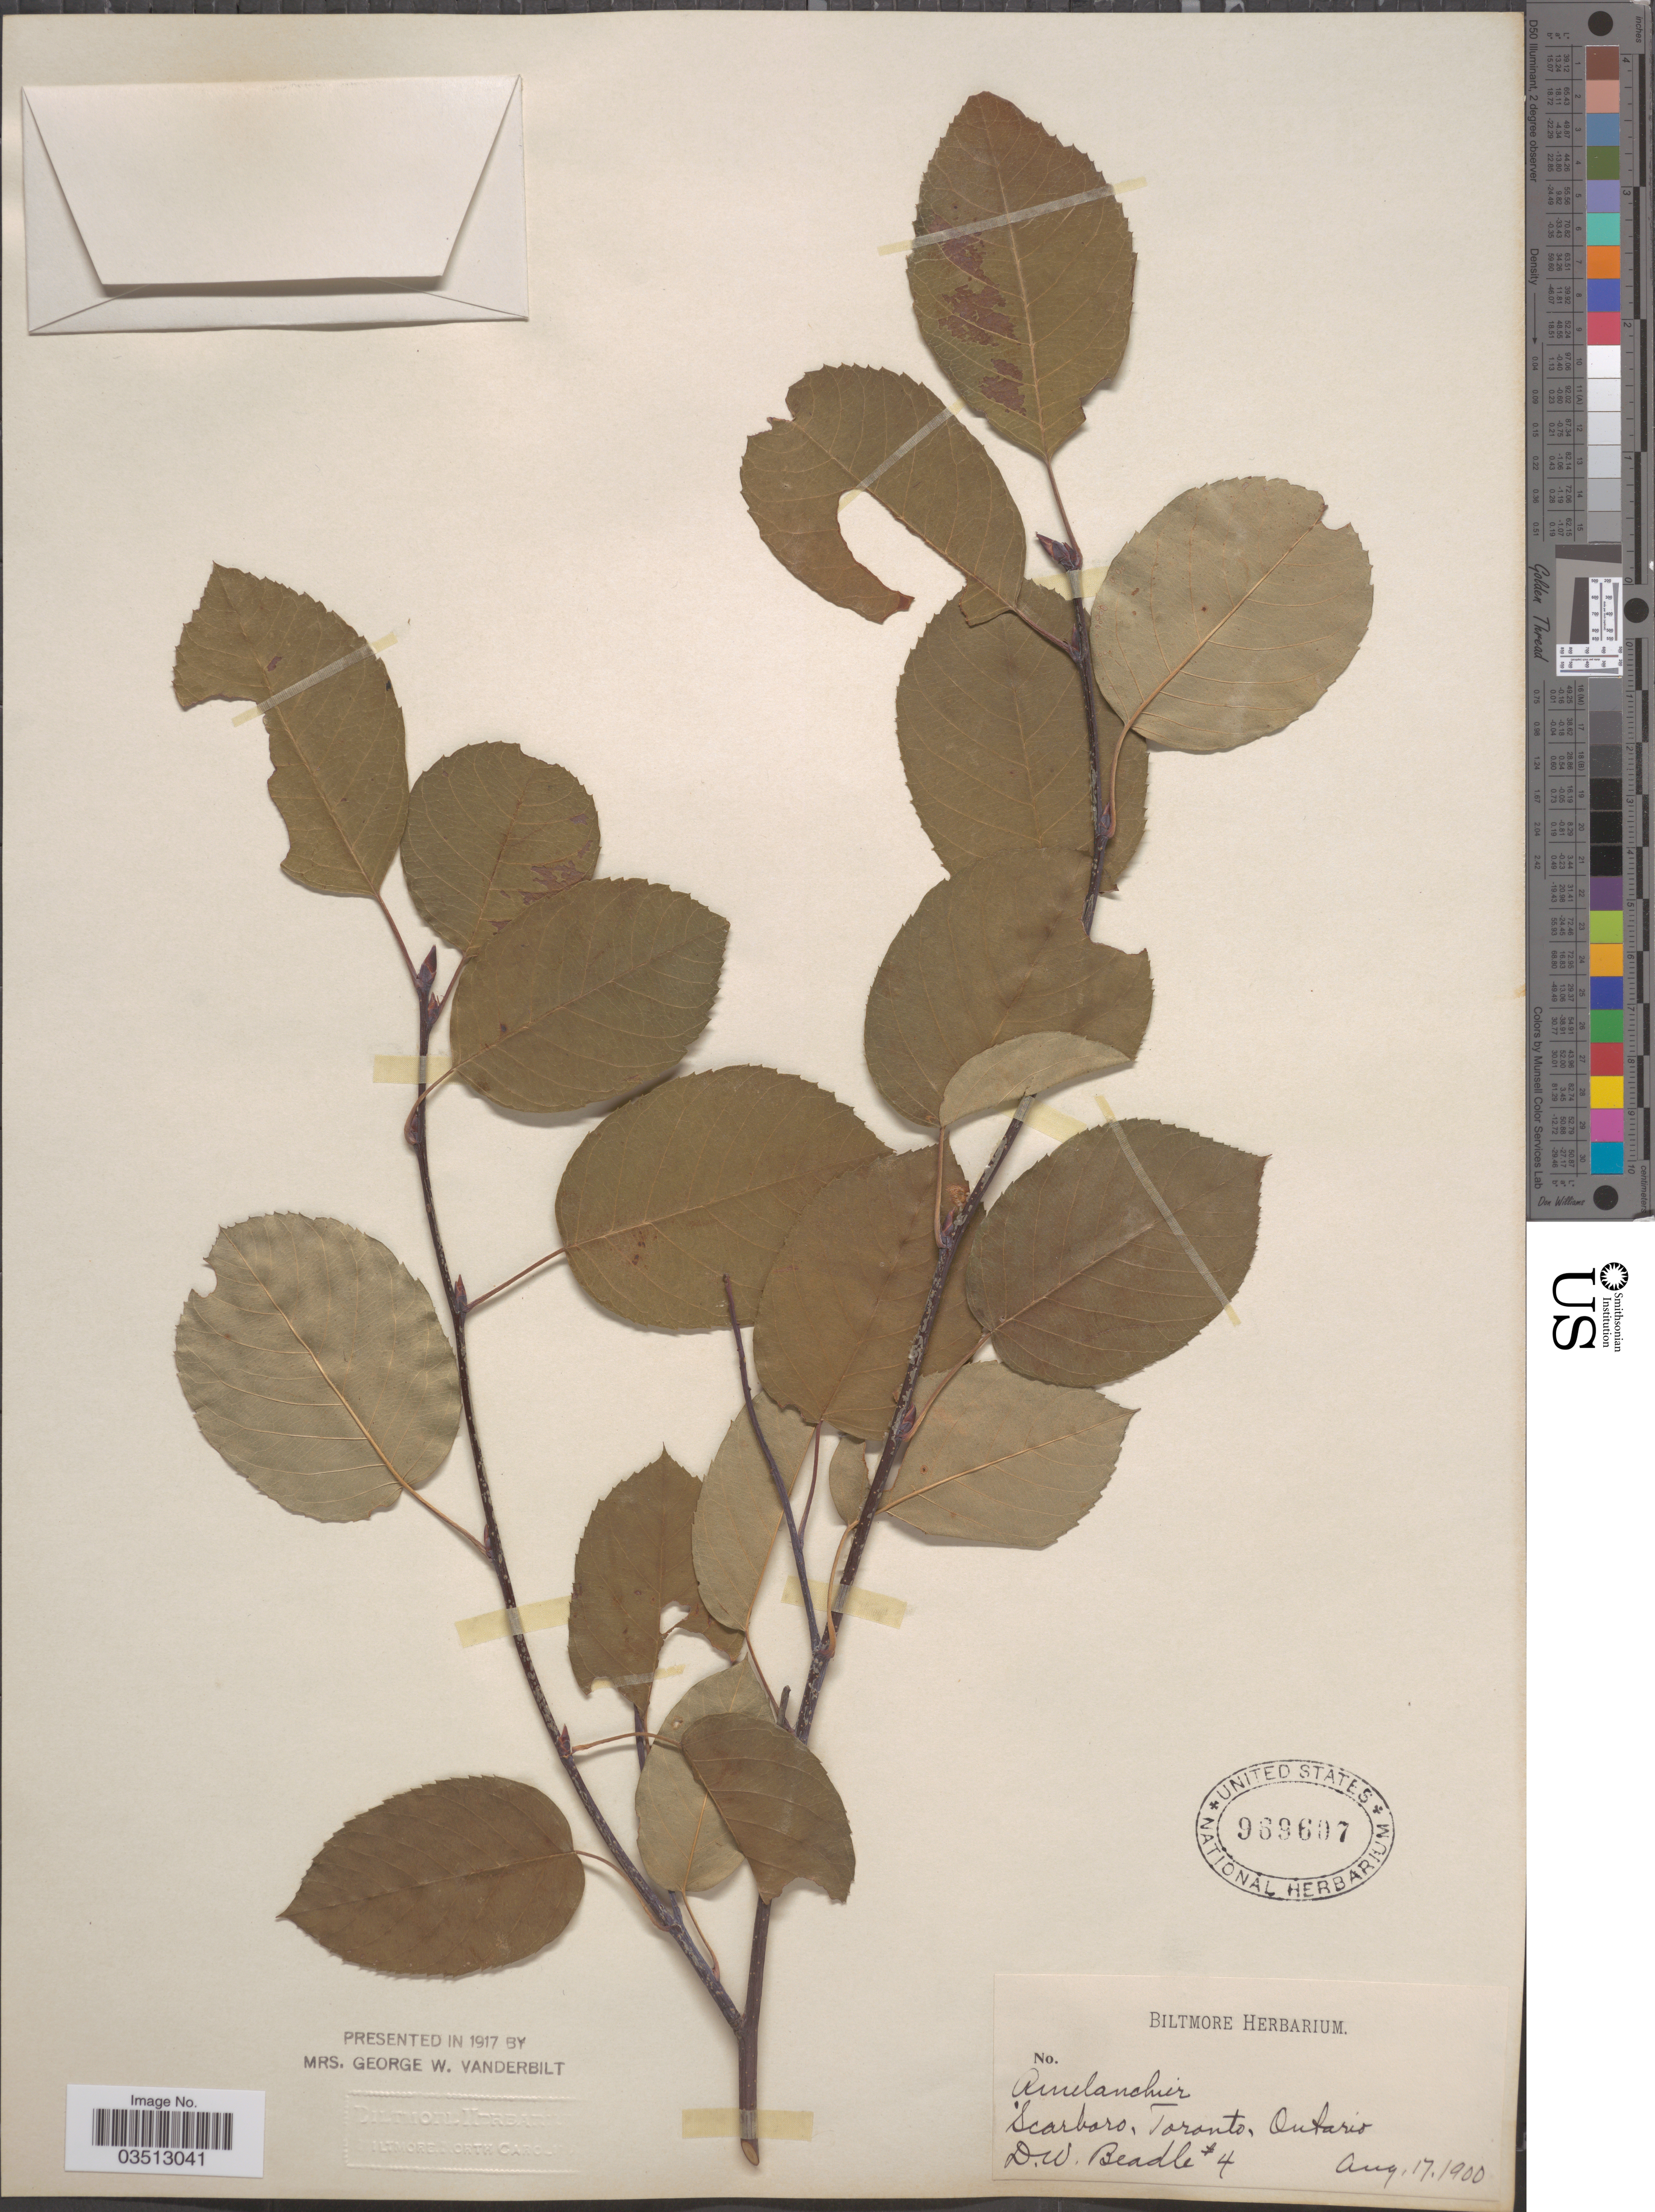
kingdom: Plantae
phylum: Tracheophyta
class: Magnoliopsida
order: Rosales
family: Rosaceae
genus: Amelanchier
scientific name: Amelanchier sp.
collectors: D. Beadle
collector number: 4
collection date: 1900-08-17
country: Canada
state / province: Ontario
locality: Scarboro, Toronto.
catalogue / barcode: US 969607